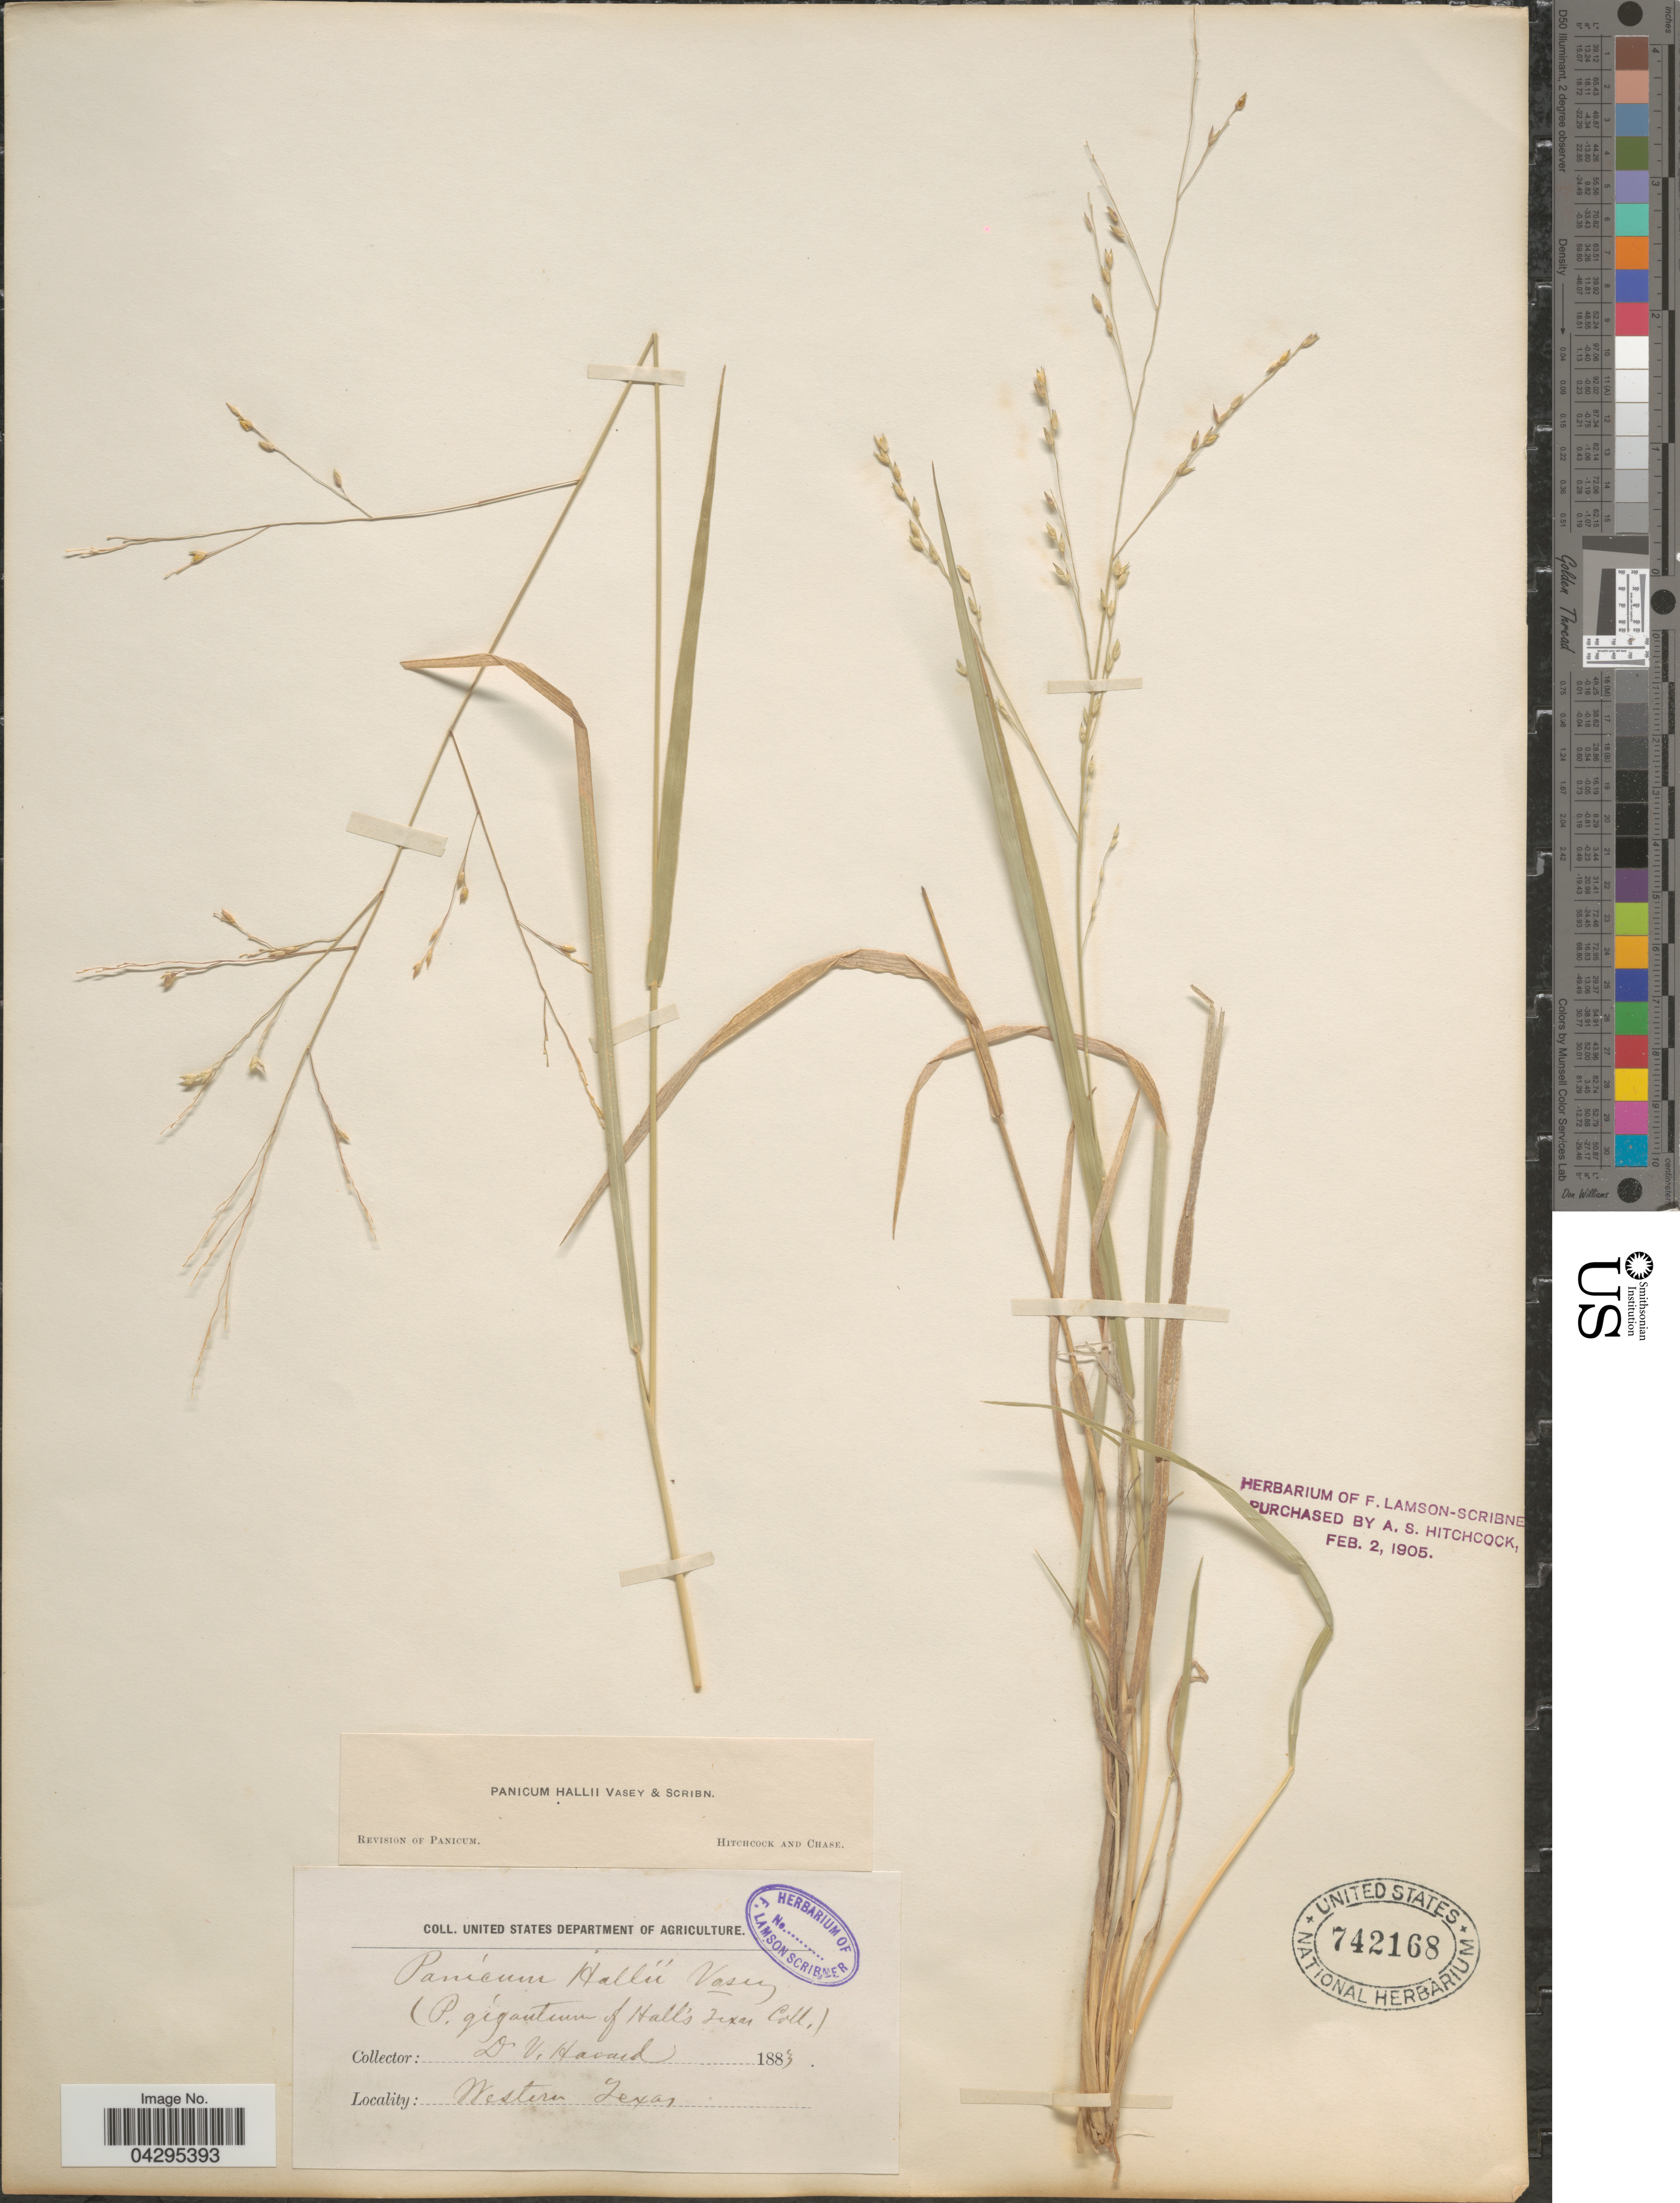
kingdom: Plantae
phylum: Tracheophyta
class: Liliopsida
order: Poales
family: Poaceae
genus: Panicum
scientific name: Panicum hallii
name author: Vasey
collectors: V. Havard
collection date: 1883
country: United States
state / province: Texas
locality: Western Texas.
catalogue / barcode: US 742168